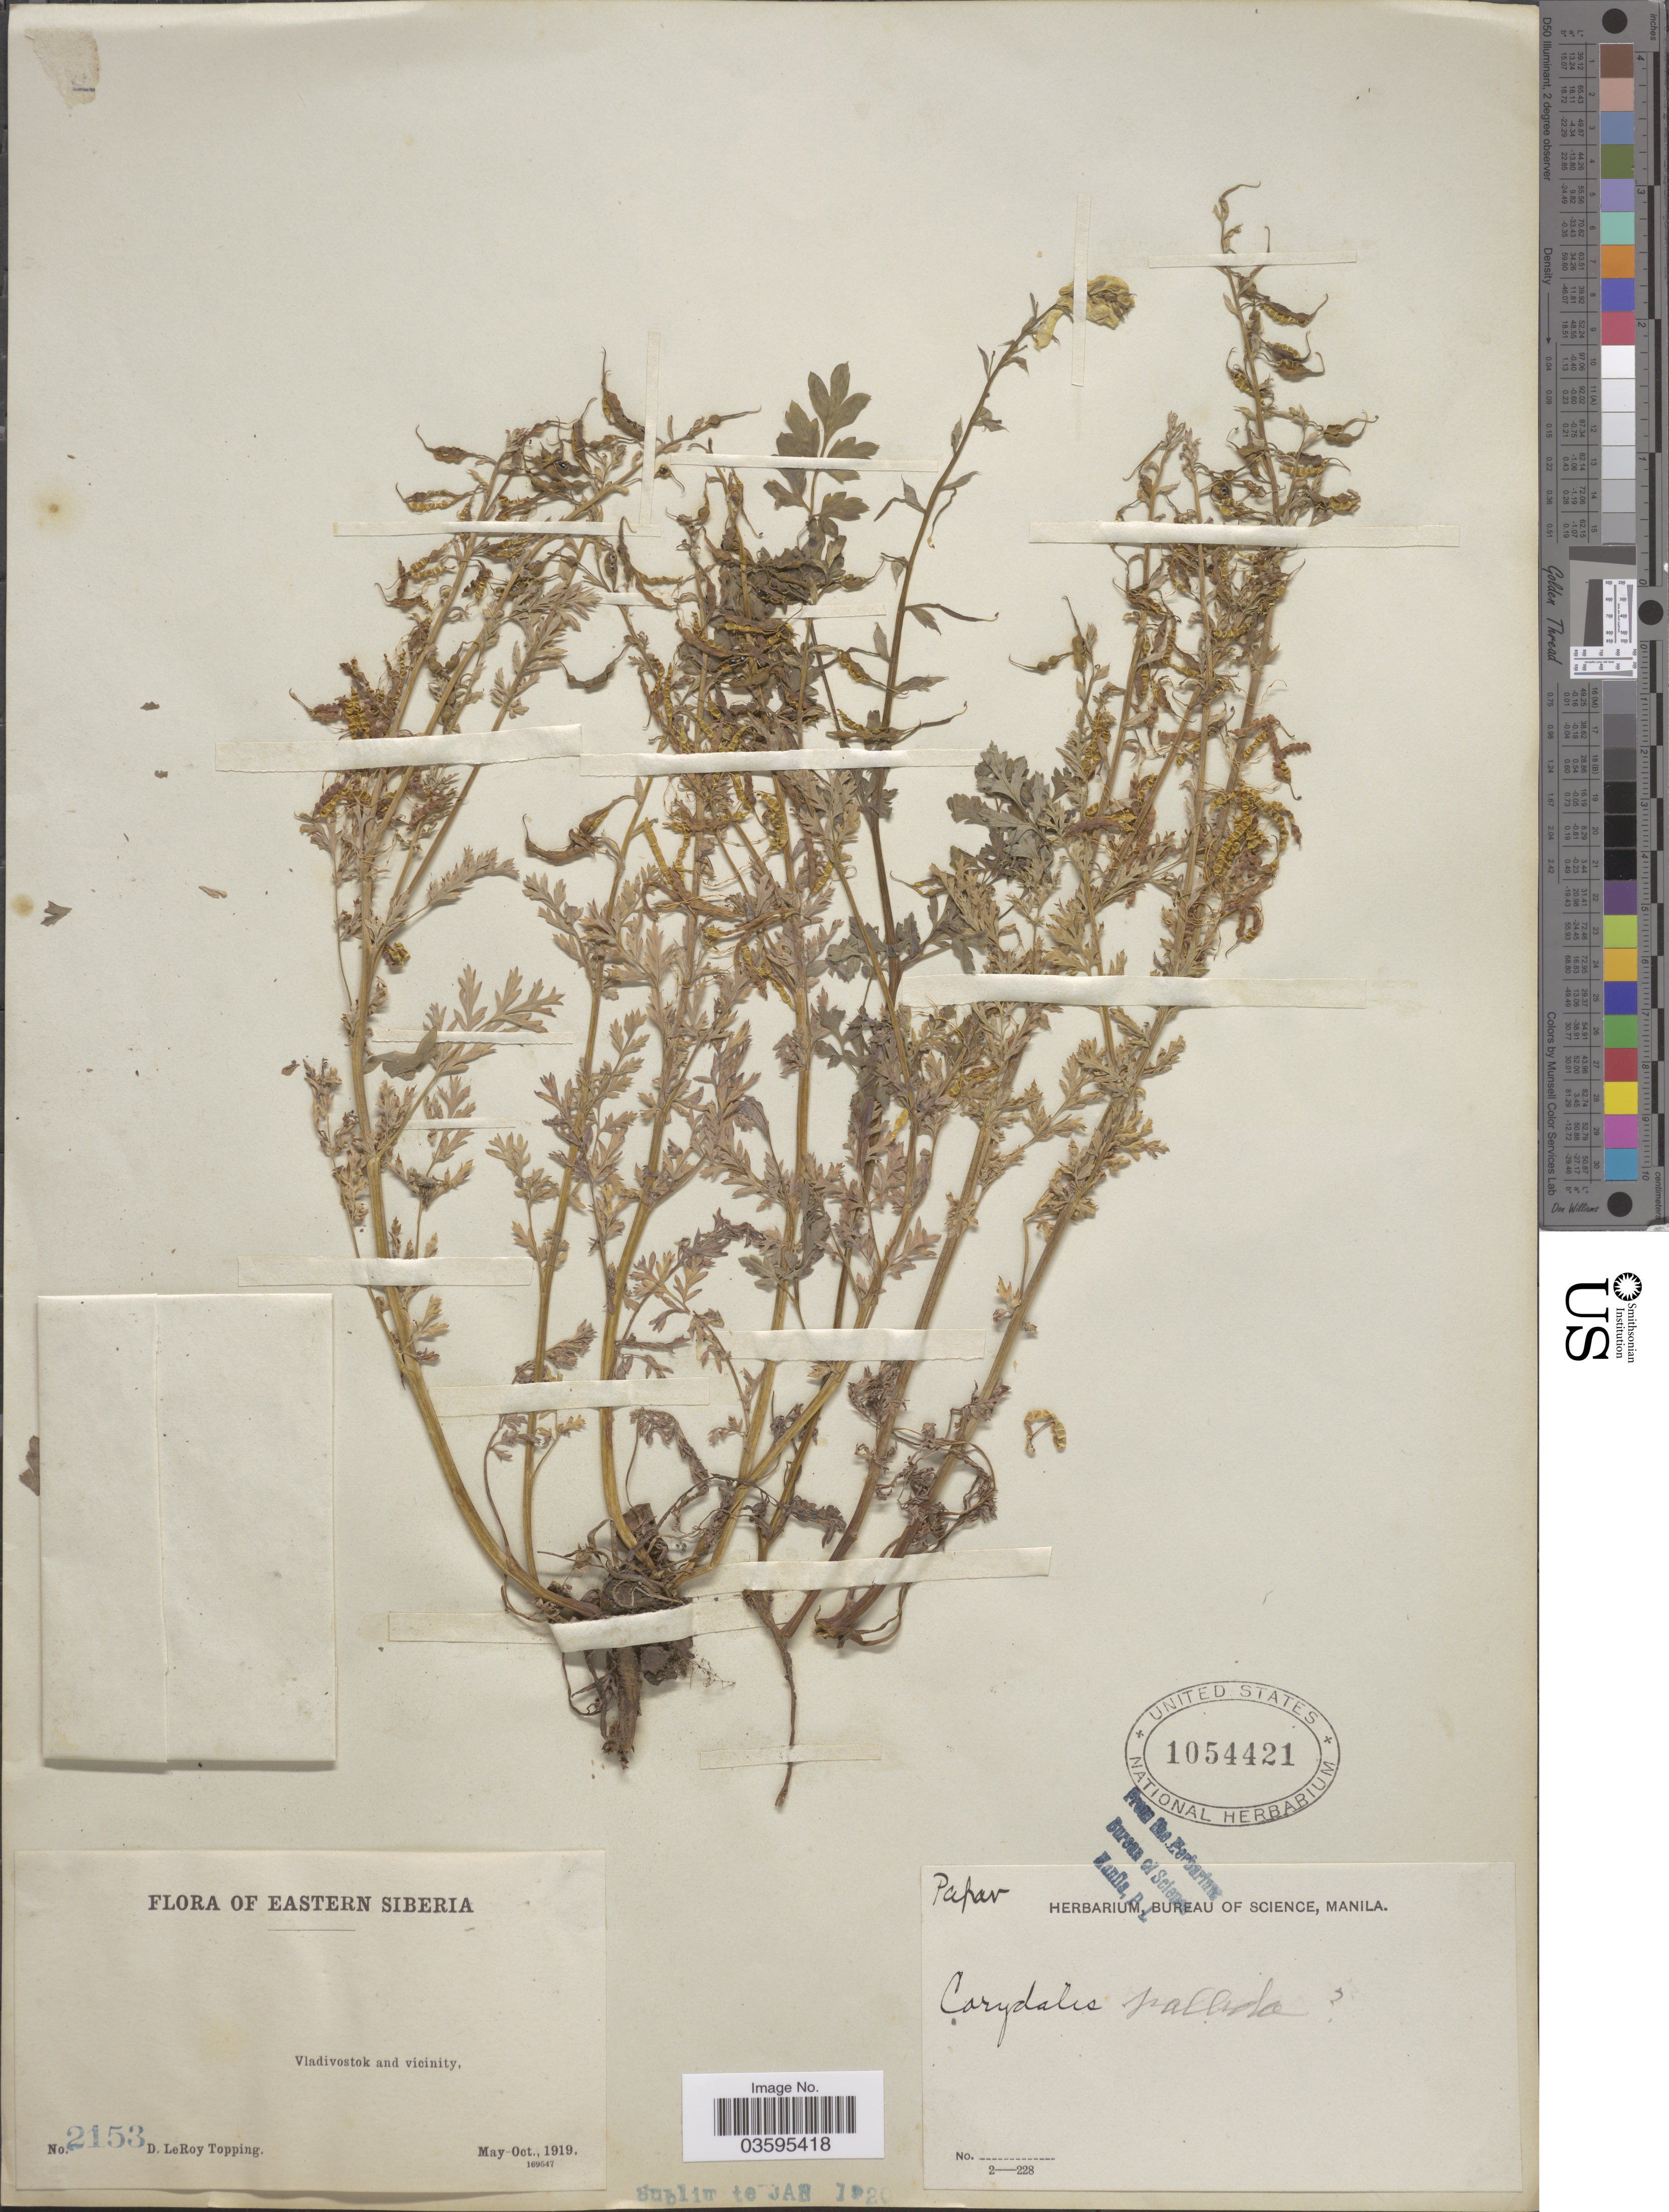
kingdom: Plantae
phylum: Tracheophyta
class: Magnoliopsida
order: Ranunculales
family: Papaveraceae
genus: Corydalis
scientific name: Corydalis pallida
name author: (Thunb.) Pers.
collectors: D. L. Topping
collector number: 2153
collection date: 1919-05/1919-10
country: Russian Federation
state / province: Primorsky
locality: Eastern Siberia. Vladivostok and vicinity.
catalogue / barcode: US 1054421